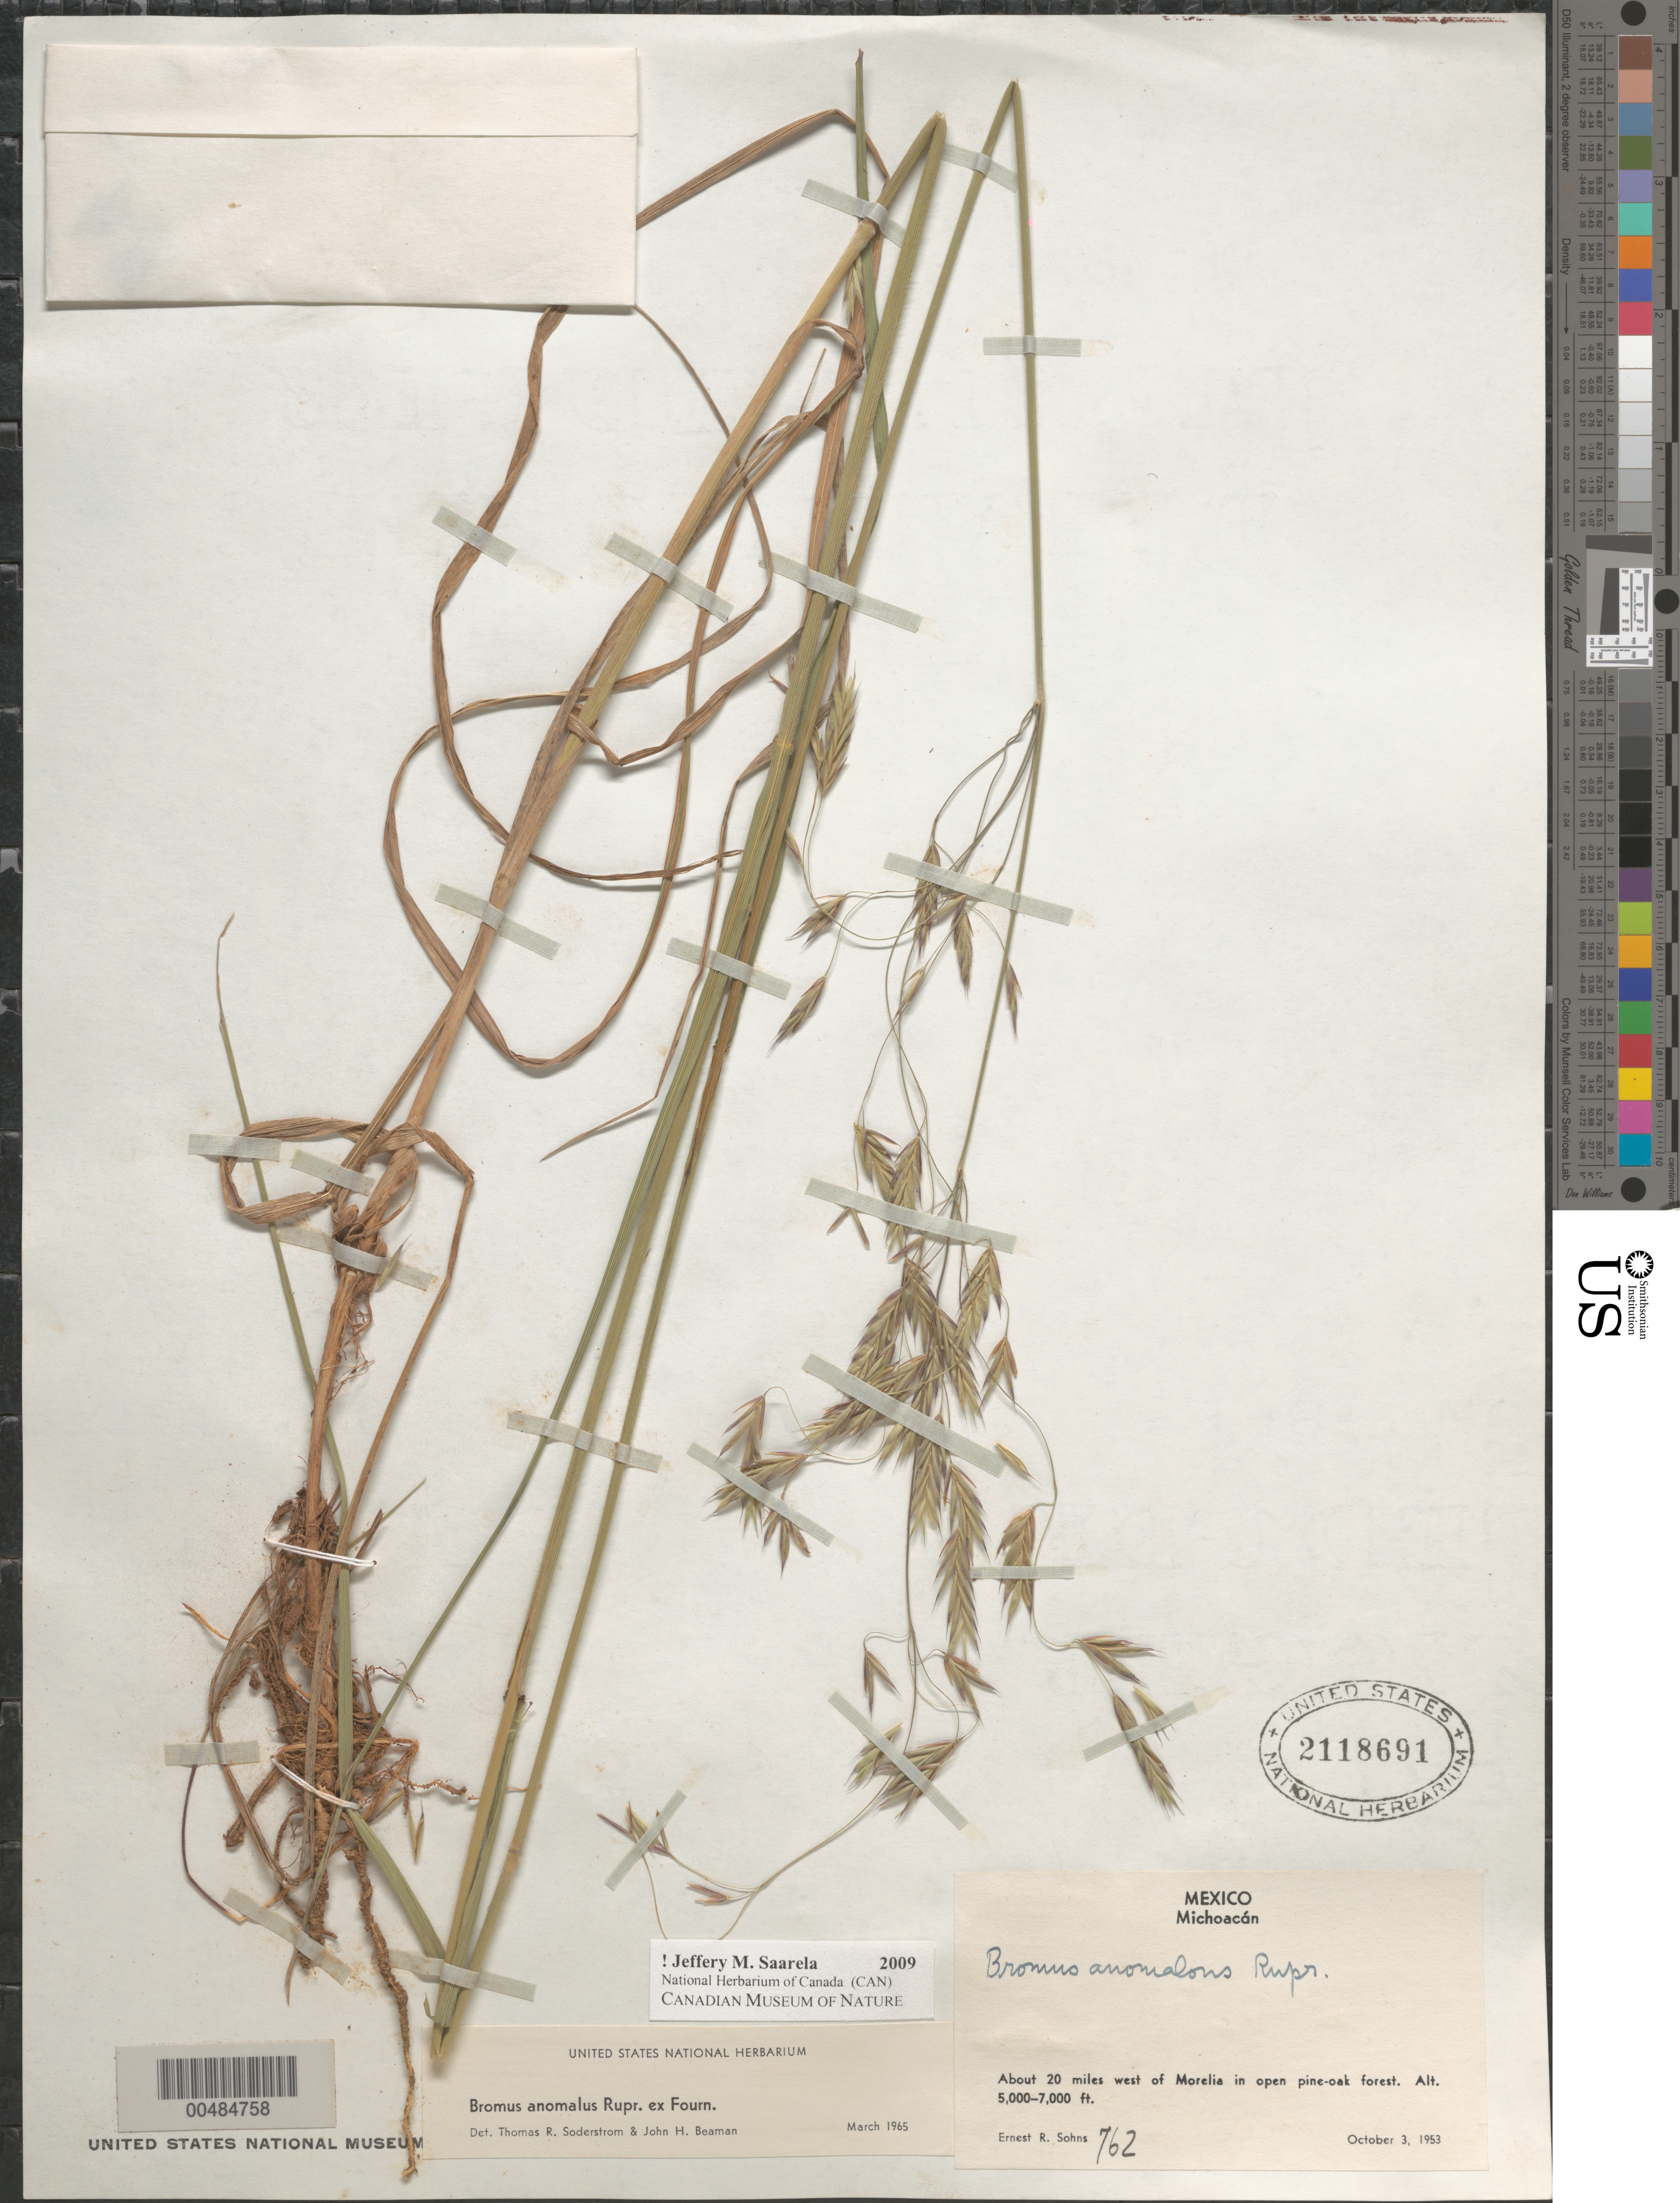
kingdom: Plantae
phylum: Tracheophyta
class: Liliopsida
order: Poales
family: Poaceae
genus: Bromus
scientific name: Bromus anomalus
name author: Rupr. ex E. Fourn.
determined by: Soderstrom, T. R.; Beaman, J. H.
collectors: E. R. Sohns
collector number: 762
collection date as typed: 3 Oct 1953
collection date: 1953-10-03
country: Mexico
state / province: Michoacán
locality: About 20 mi W of Morelia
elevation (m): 1524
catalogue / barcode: US 2118691